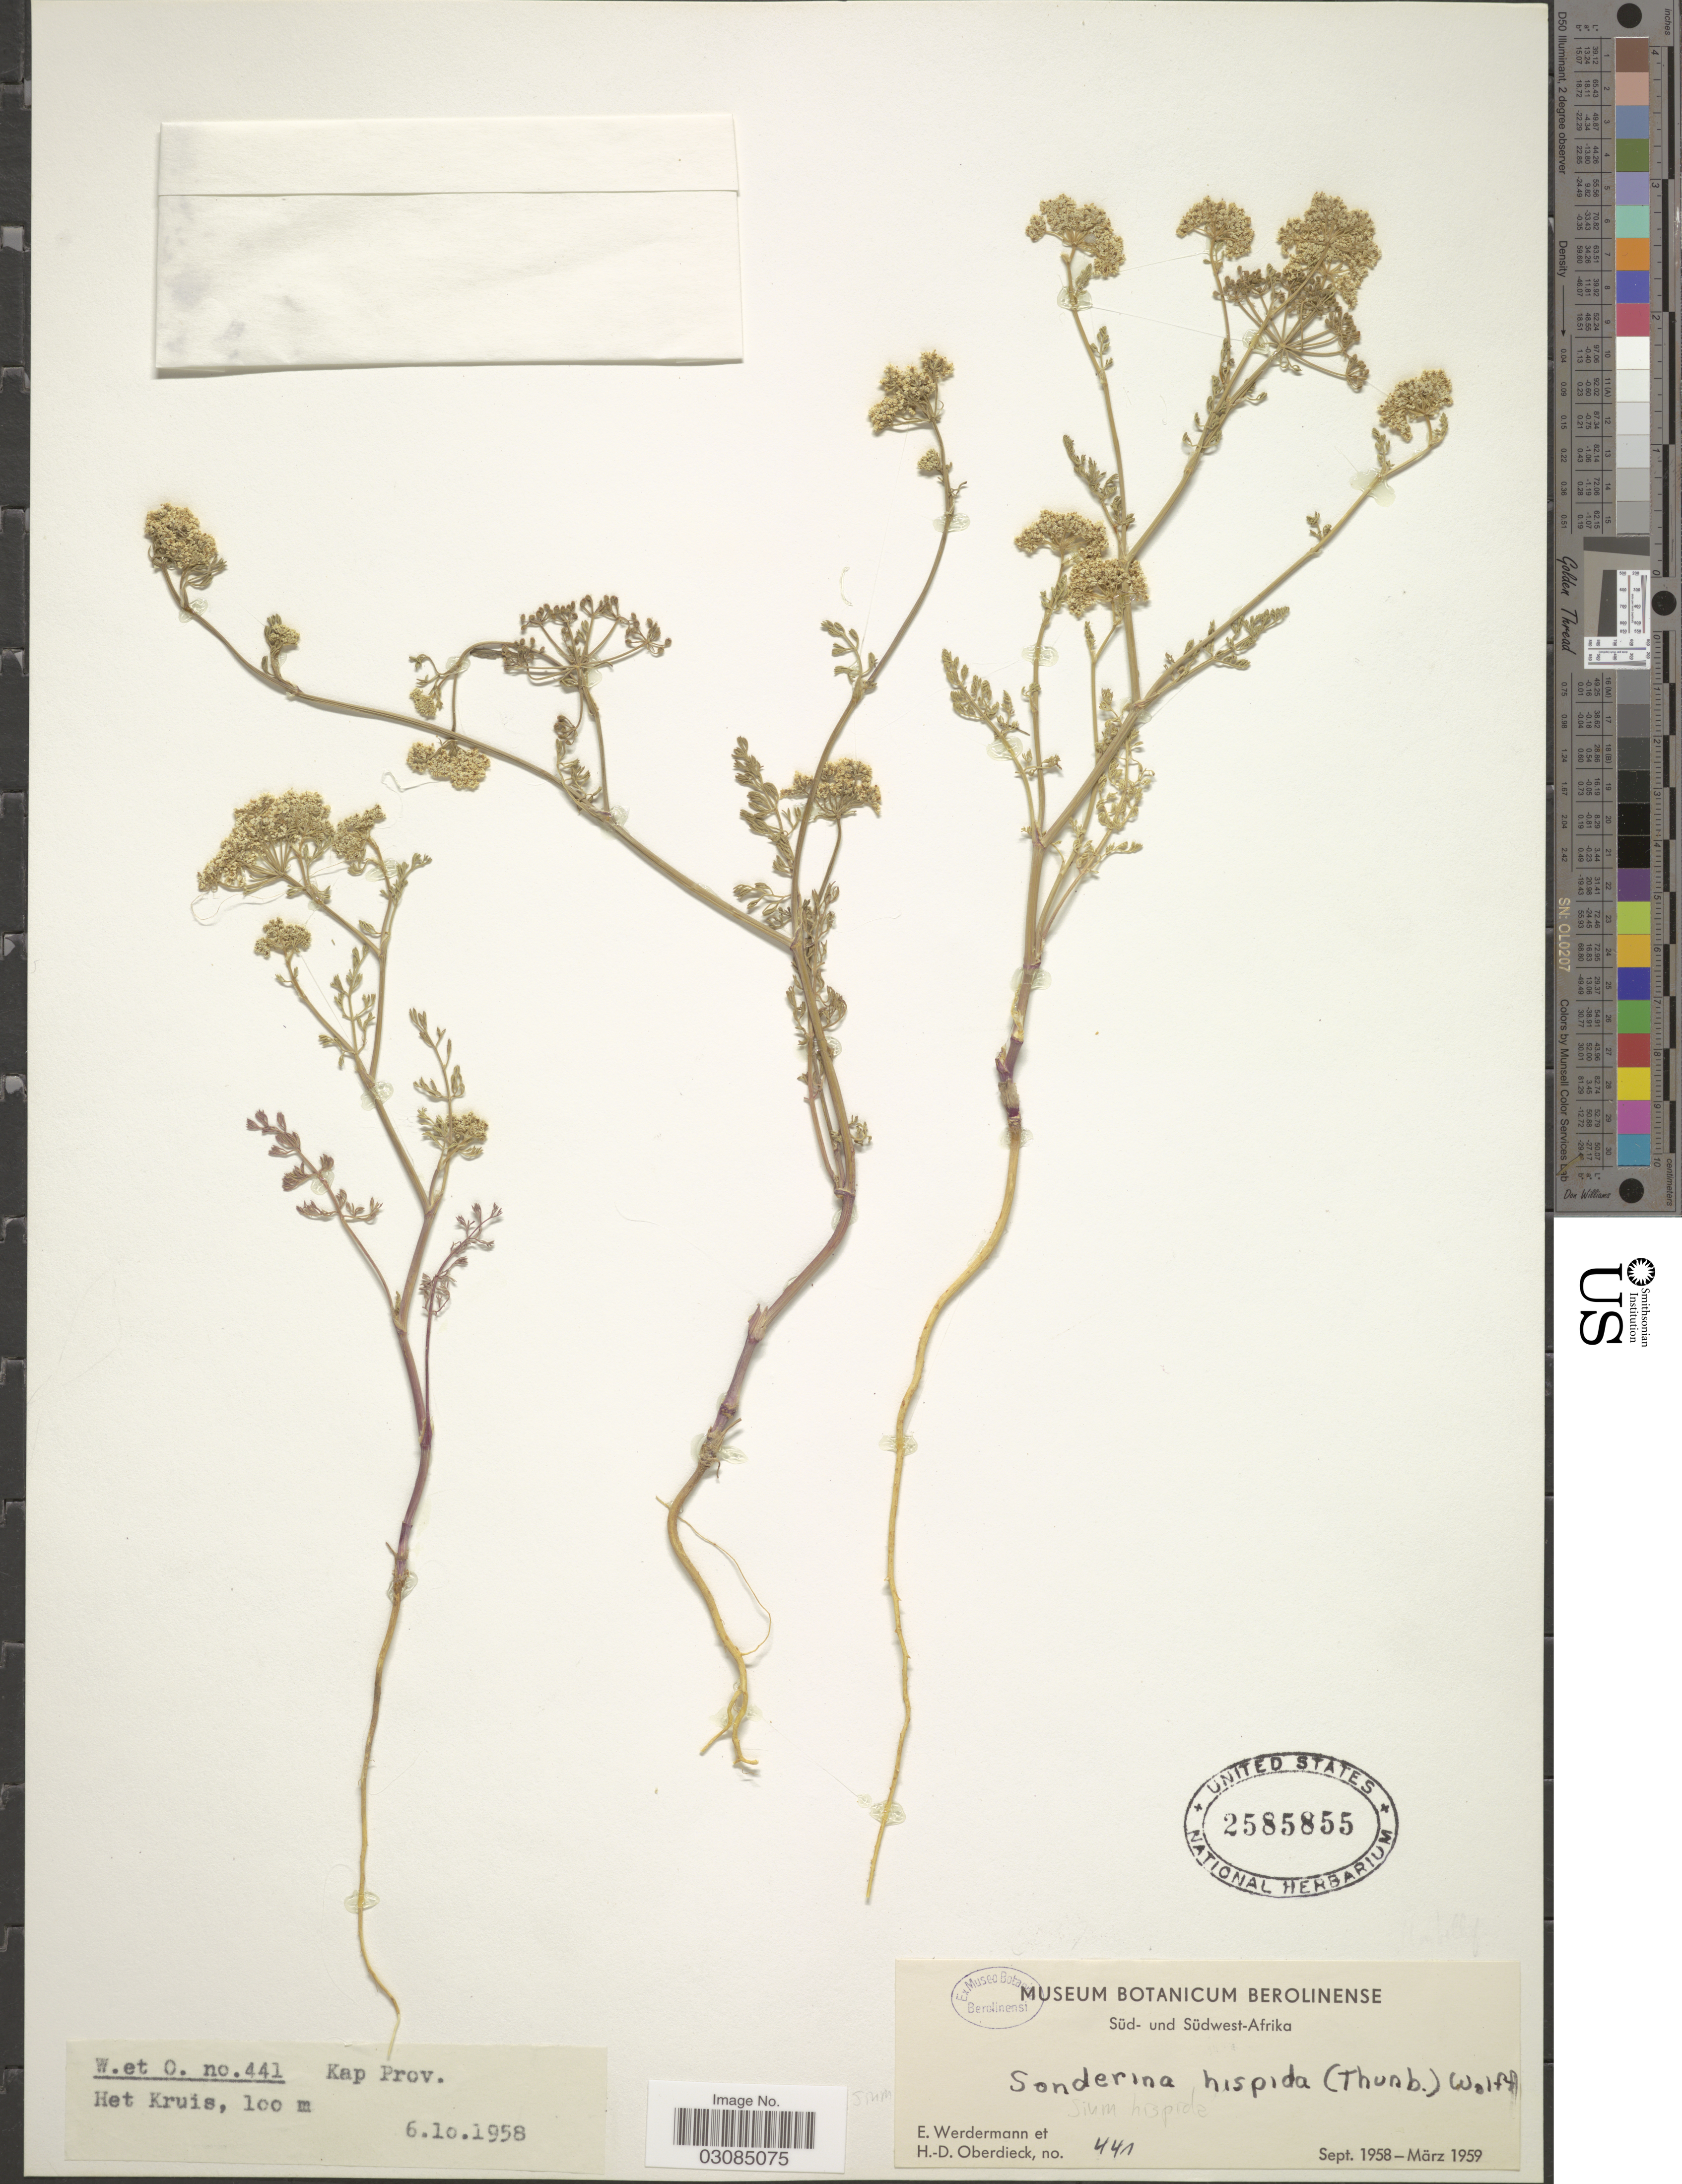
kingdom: Plantae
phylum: Tracheophyta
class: Magnoliopsida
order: Apiales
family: Apiaceae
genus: Sonderina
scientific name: Sonderina hispida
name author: (Thunb.) H. Wolff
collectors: E. Werdermann & H. Oberdieck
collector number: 441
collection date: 1958-10-06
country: South Africa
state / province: Western Cape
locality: Süd-Afrika. Kap Prov. Het Kruis.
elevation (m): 100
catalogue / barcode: US 585855